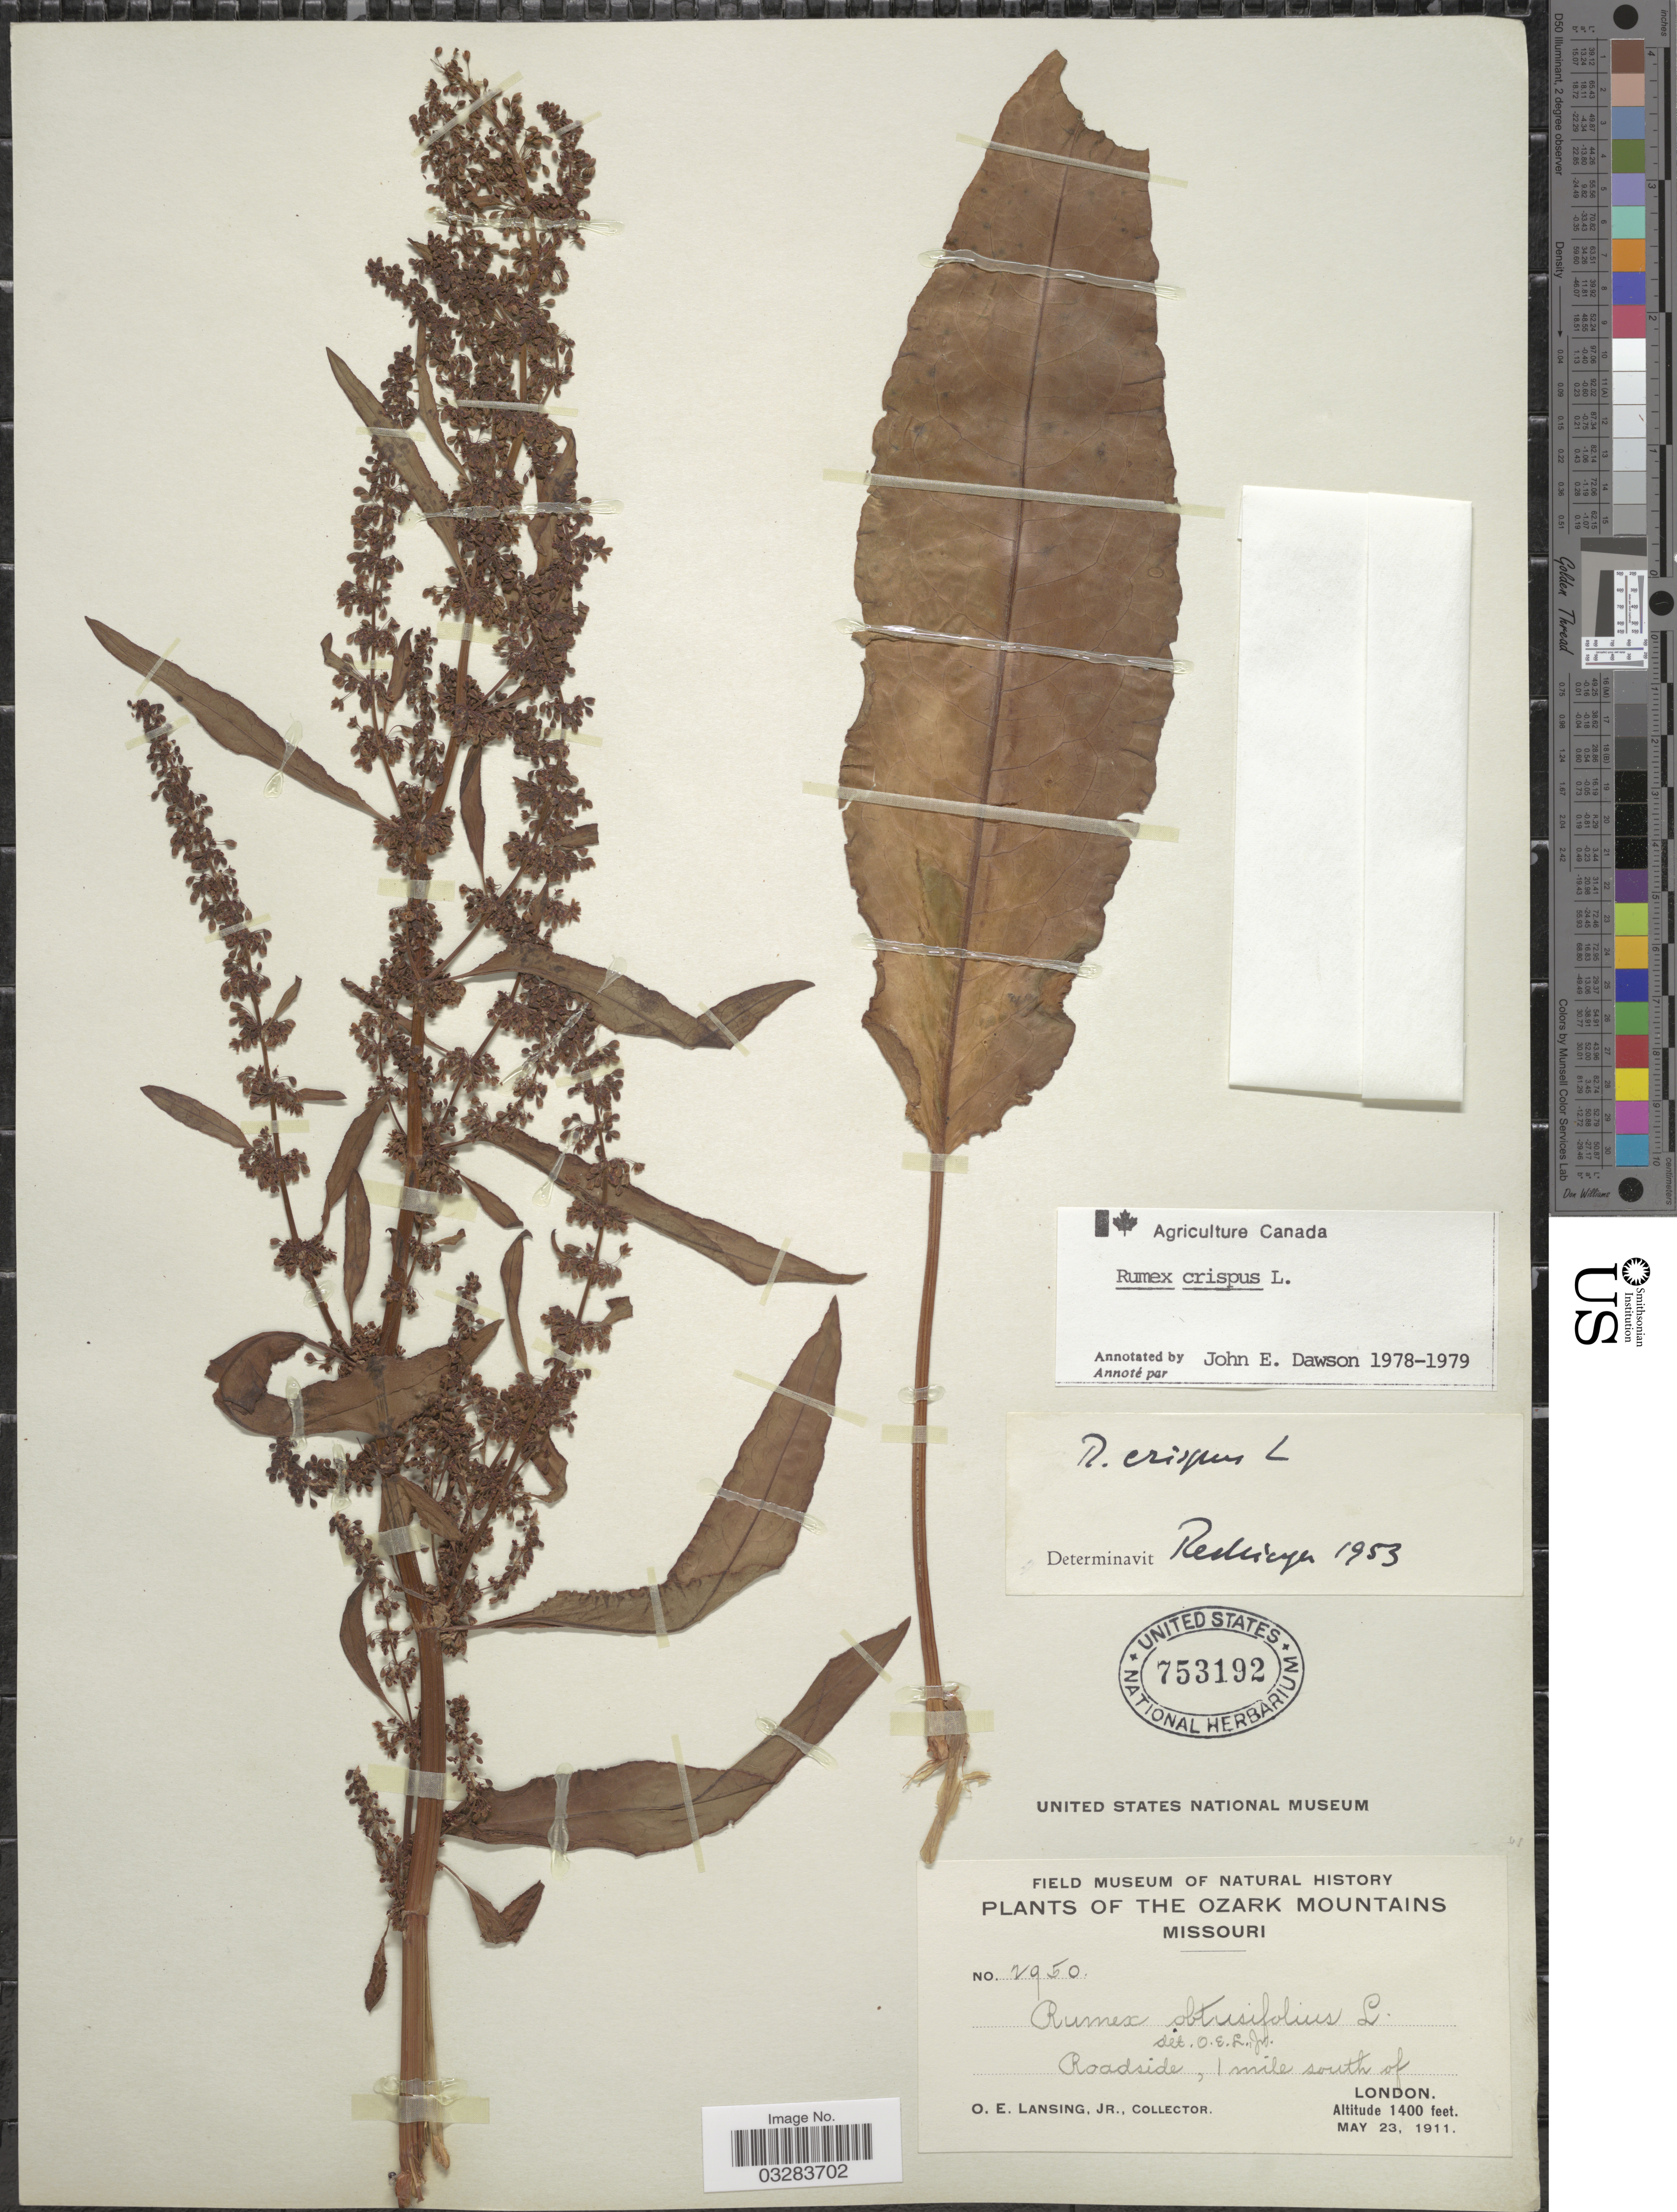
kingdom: Plantae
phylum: Tracheophyta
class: Magnoliopsida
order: Caryophyllales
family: Polygonaceae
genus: Rumex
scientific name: Rumex crispus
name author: L.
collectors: O. Lansing Jr.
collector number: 2950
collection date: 1911-05-23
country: United States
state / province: Missouri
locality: The Ozark Mountains, 1 mile south of London.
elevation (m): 427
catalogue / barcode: US 753192